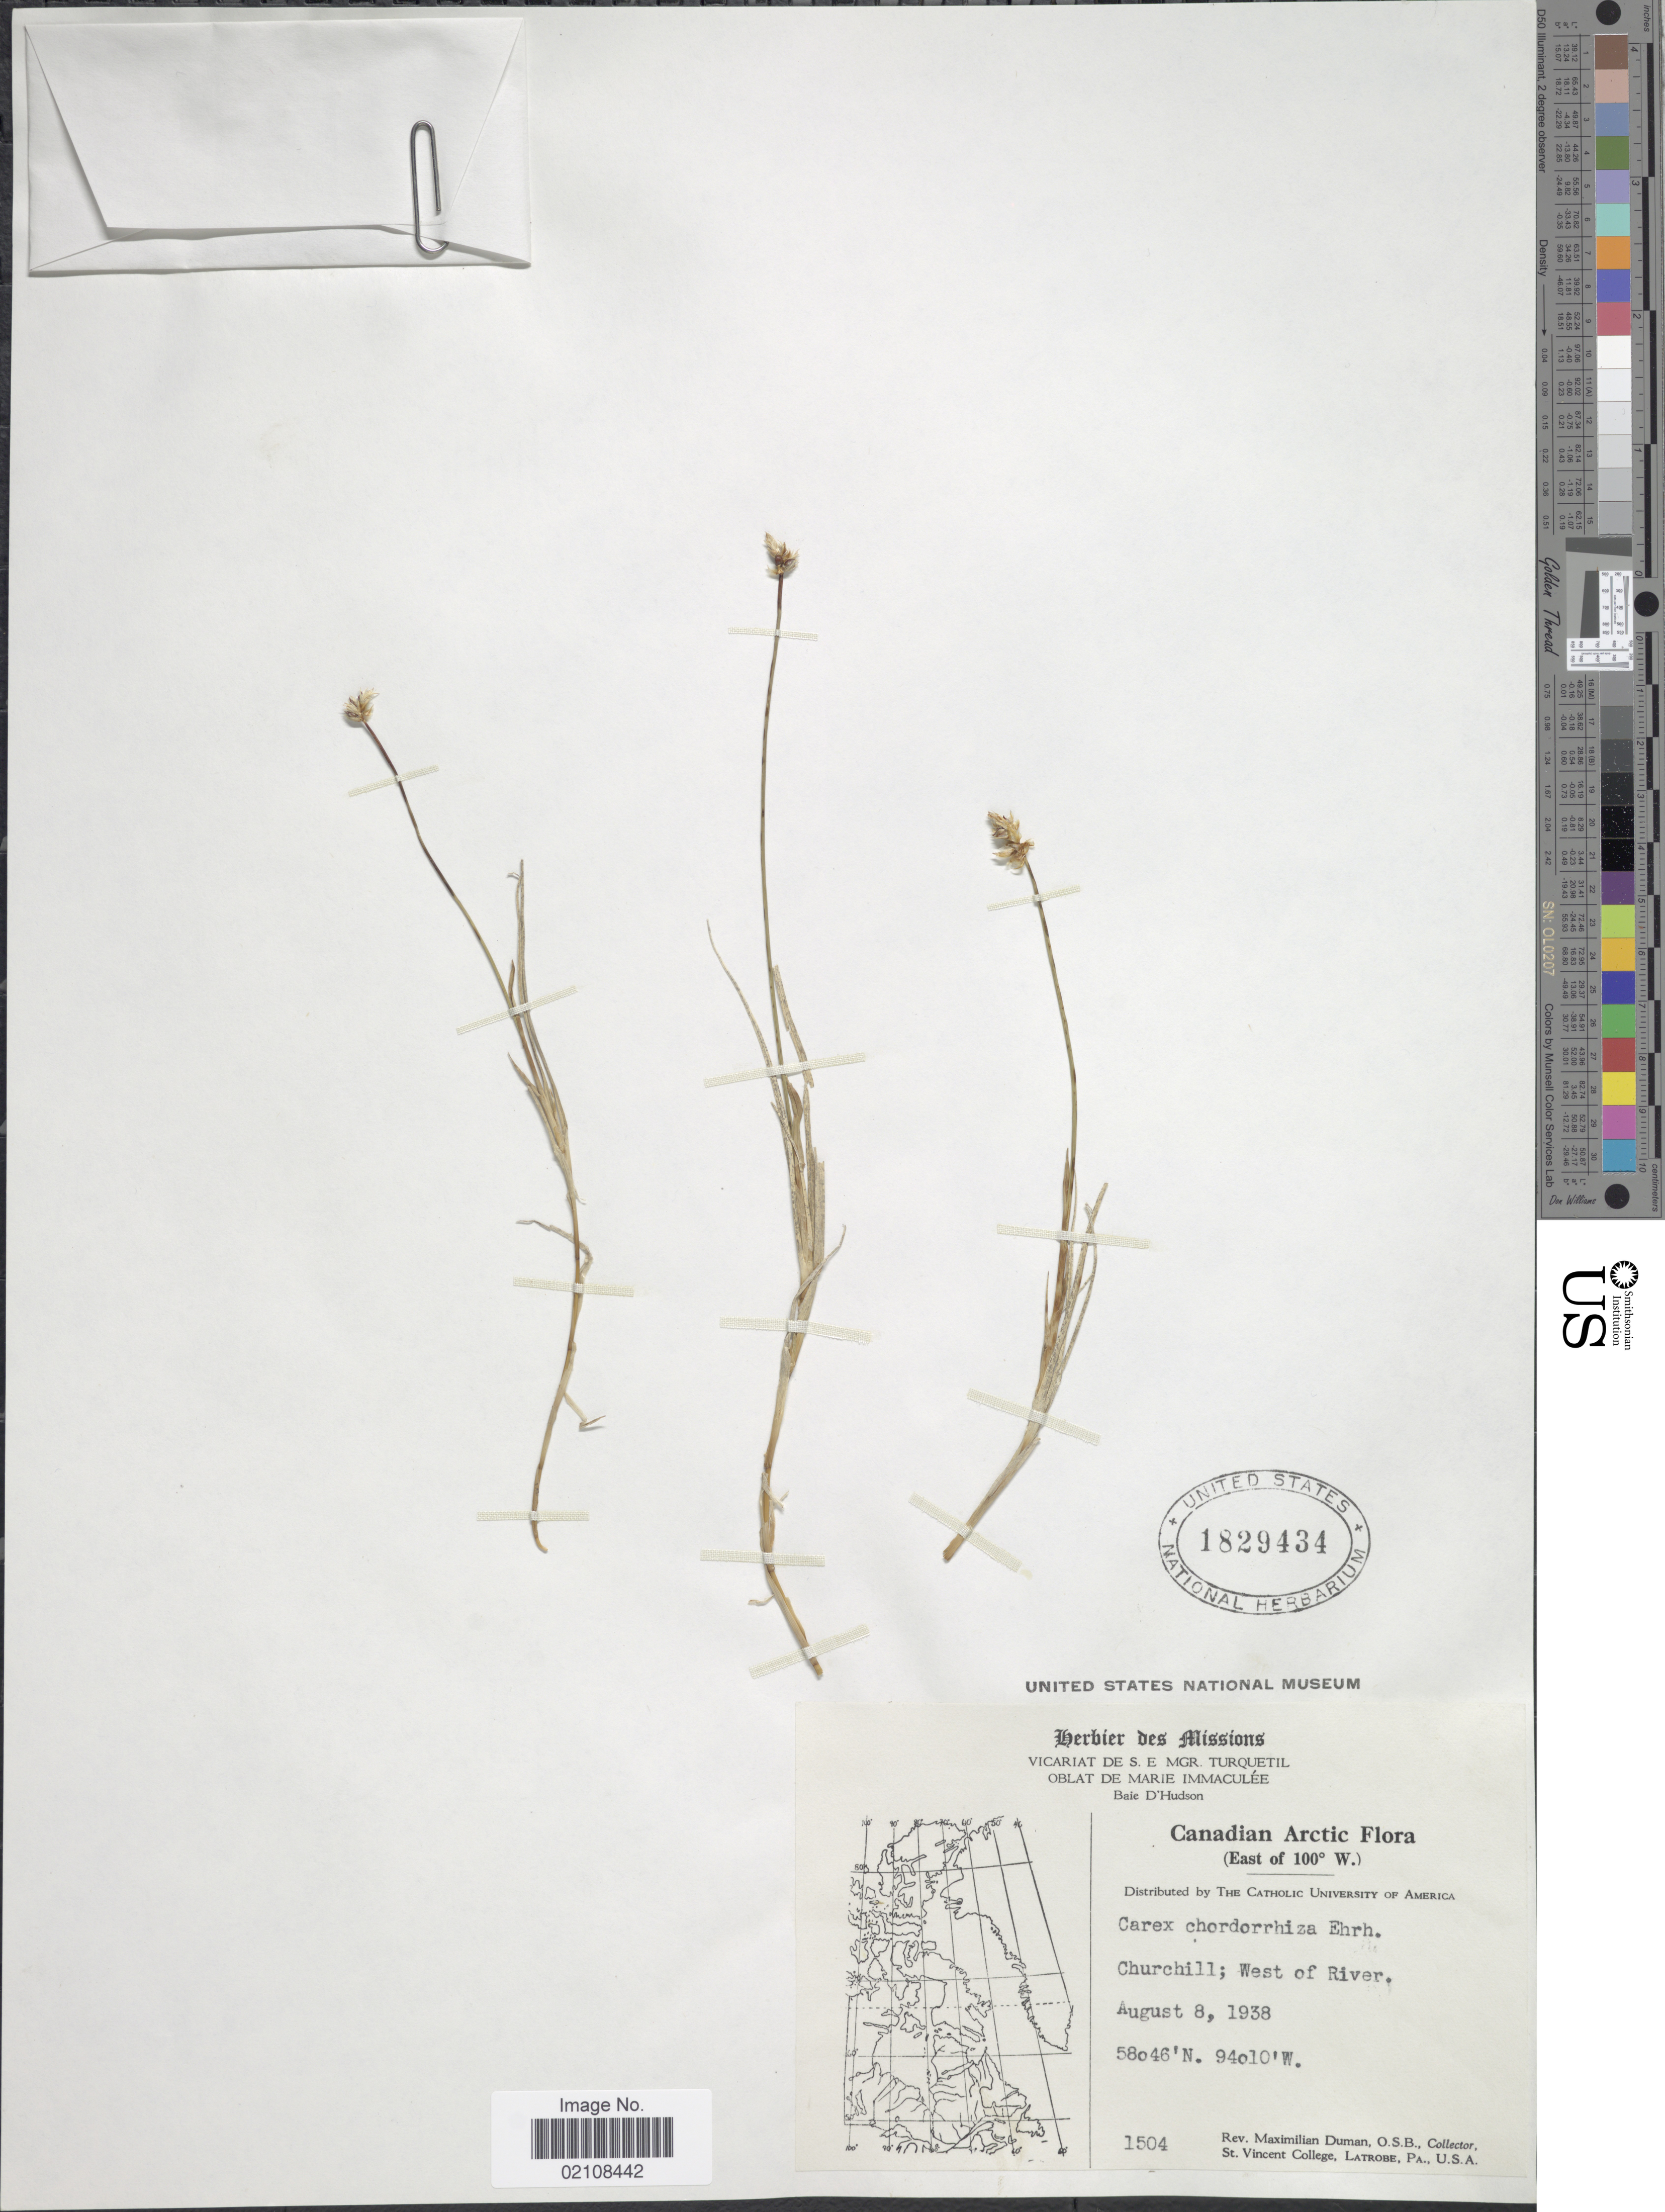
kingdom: Plantae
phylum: Tracheophyta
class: Liliopsida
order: Poales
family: Cyperaceae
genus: Carex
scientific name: Carex chordorrhiza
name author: L. f.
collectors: M. Duman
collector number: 1504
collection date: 1938-08-08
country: Canada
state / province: Manitoba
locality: Canandian Arctic. Churchill; West of River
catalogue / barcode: US 1829434